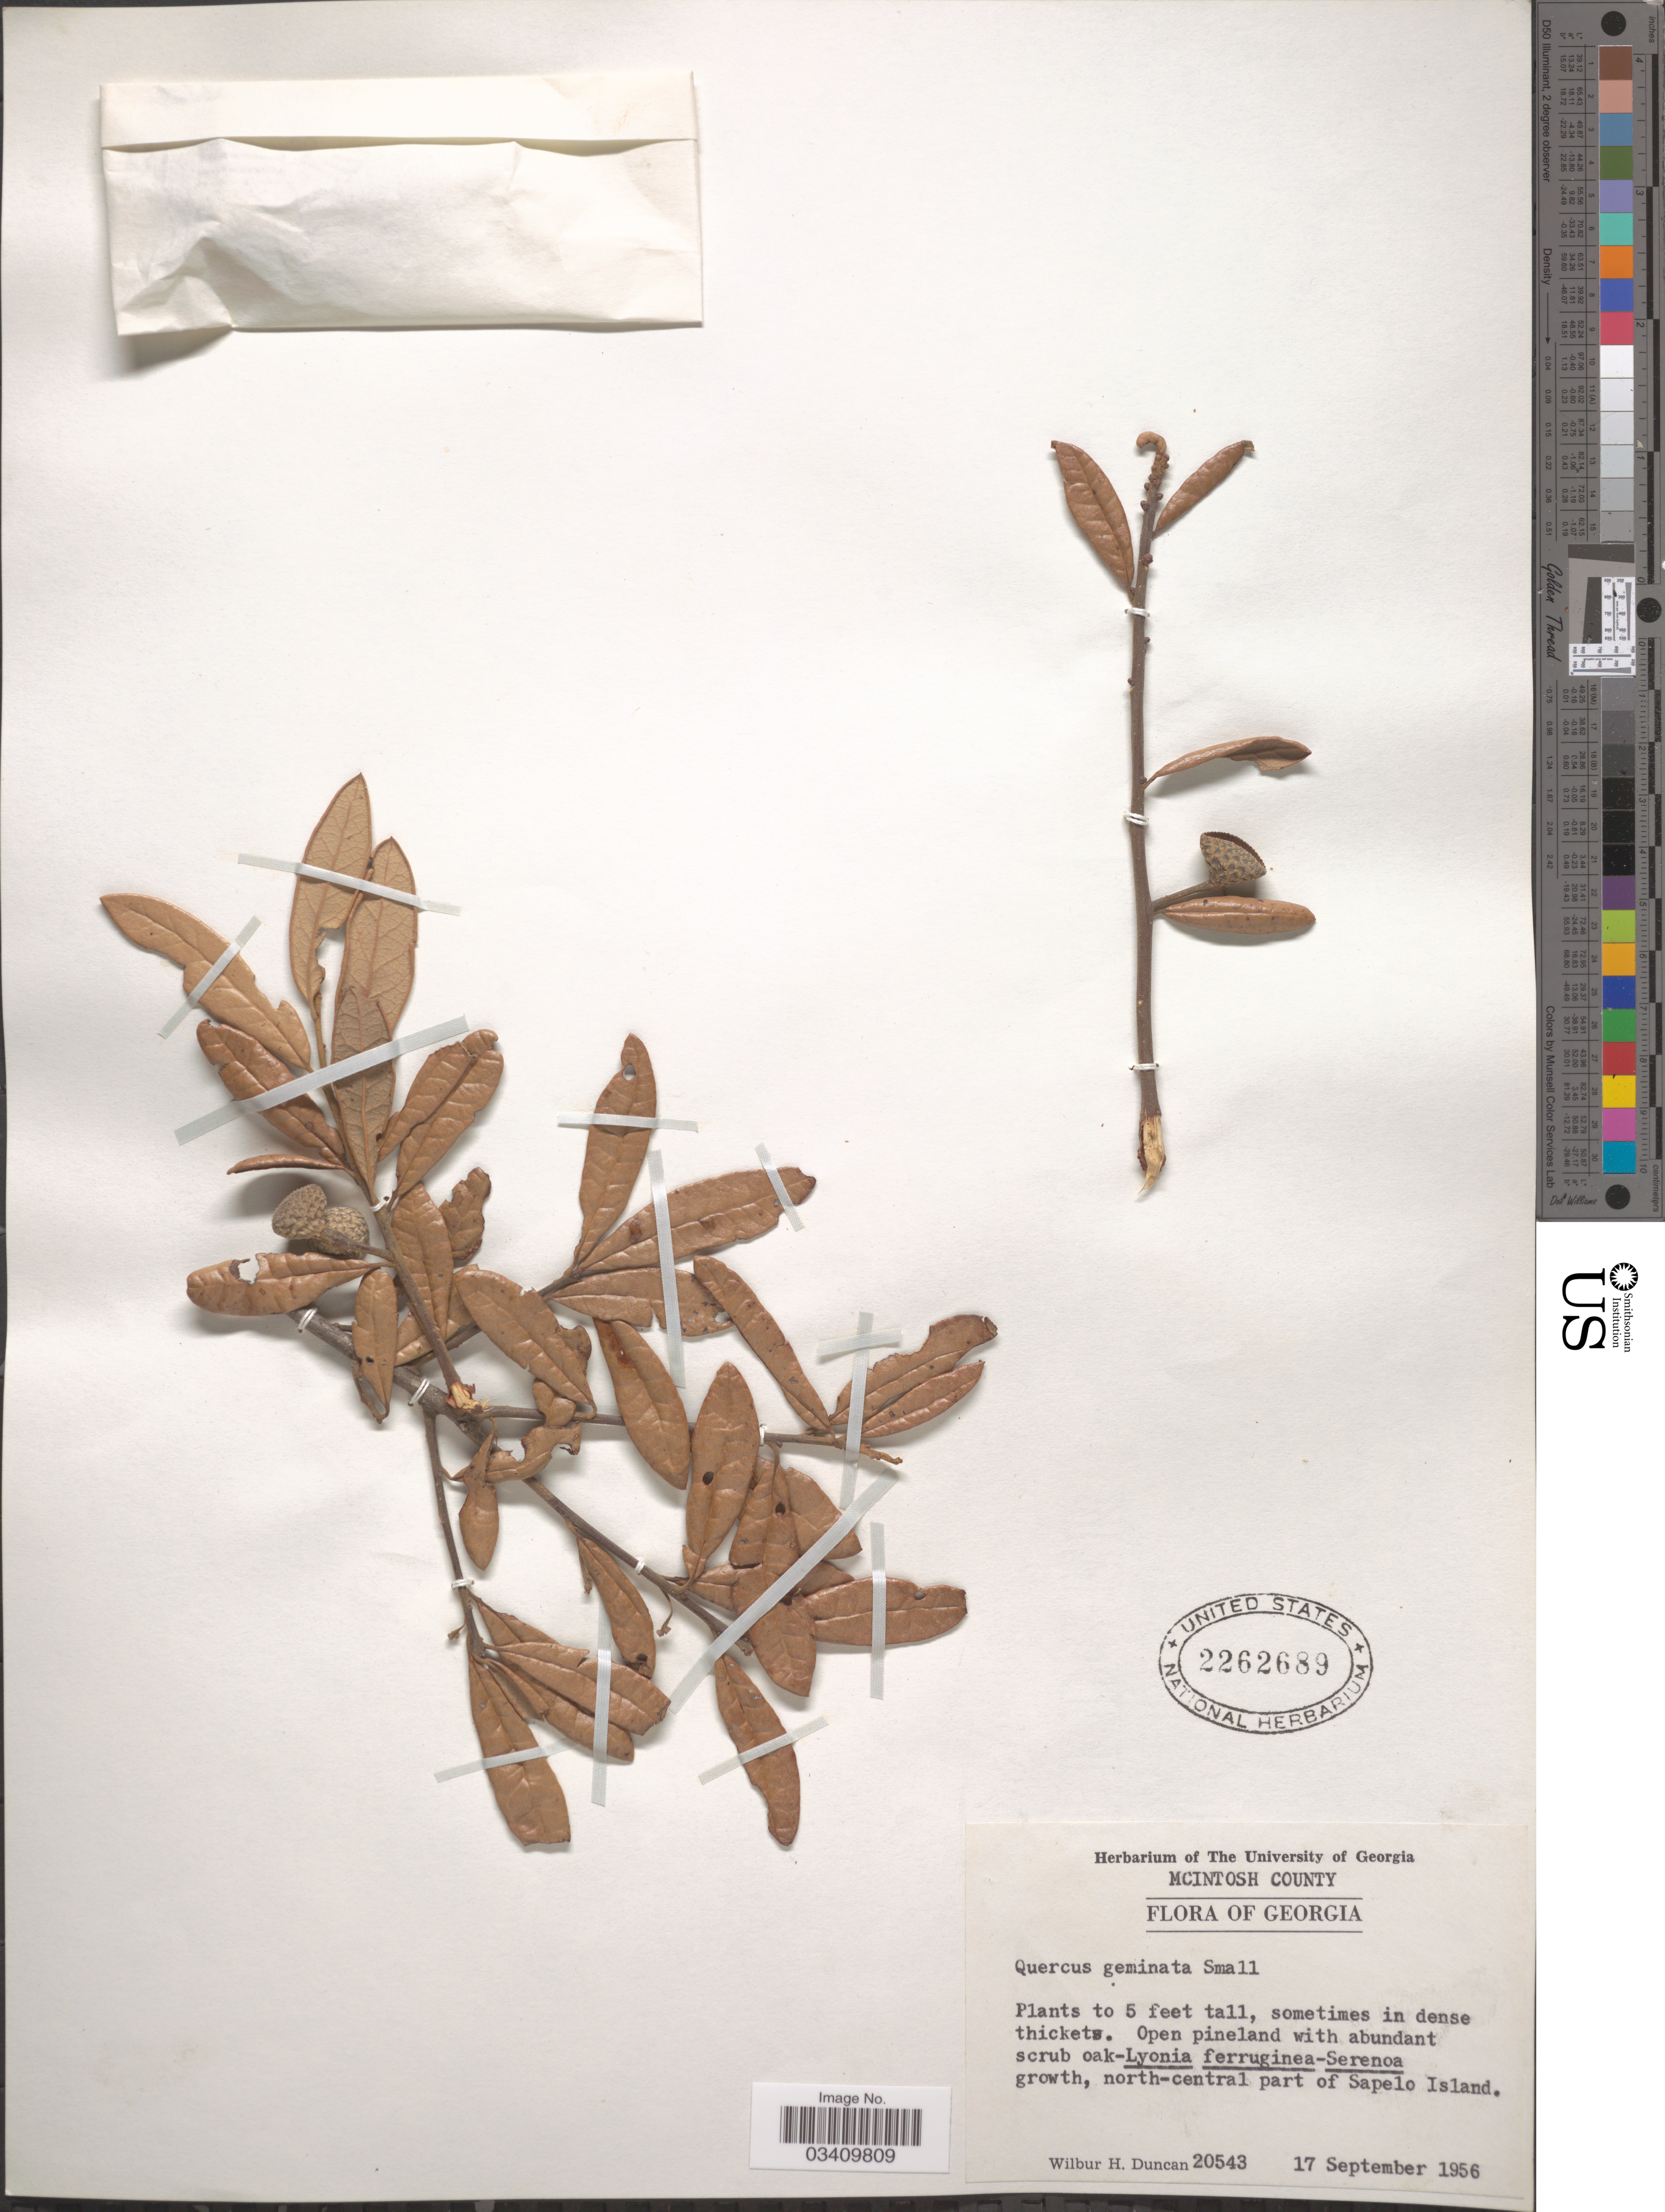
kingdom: Plantae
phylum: Tracheophyta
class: Magnoliopsida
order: Fagales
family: Fagaceae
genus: Quercus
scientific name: Quercus virginiana var. maritima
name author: (Michx.) Sarg.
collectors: W. H. Duncan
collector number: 20543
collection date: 1956-09-17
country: United States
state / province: Georgia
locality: McIntosh County. North-central part of Sapelo Island.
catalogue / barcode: US 2262689